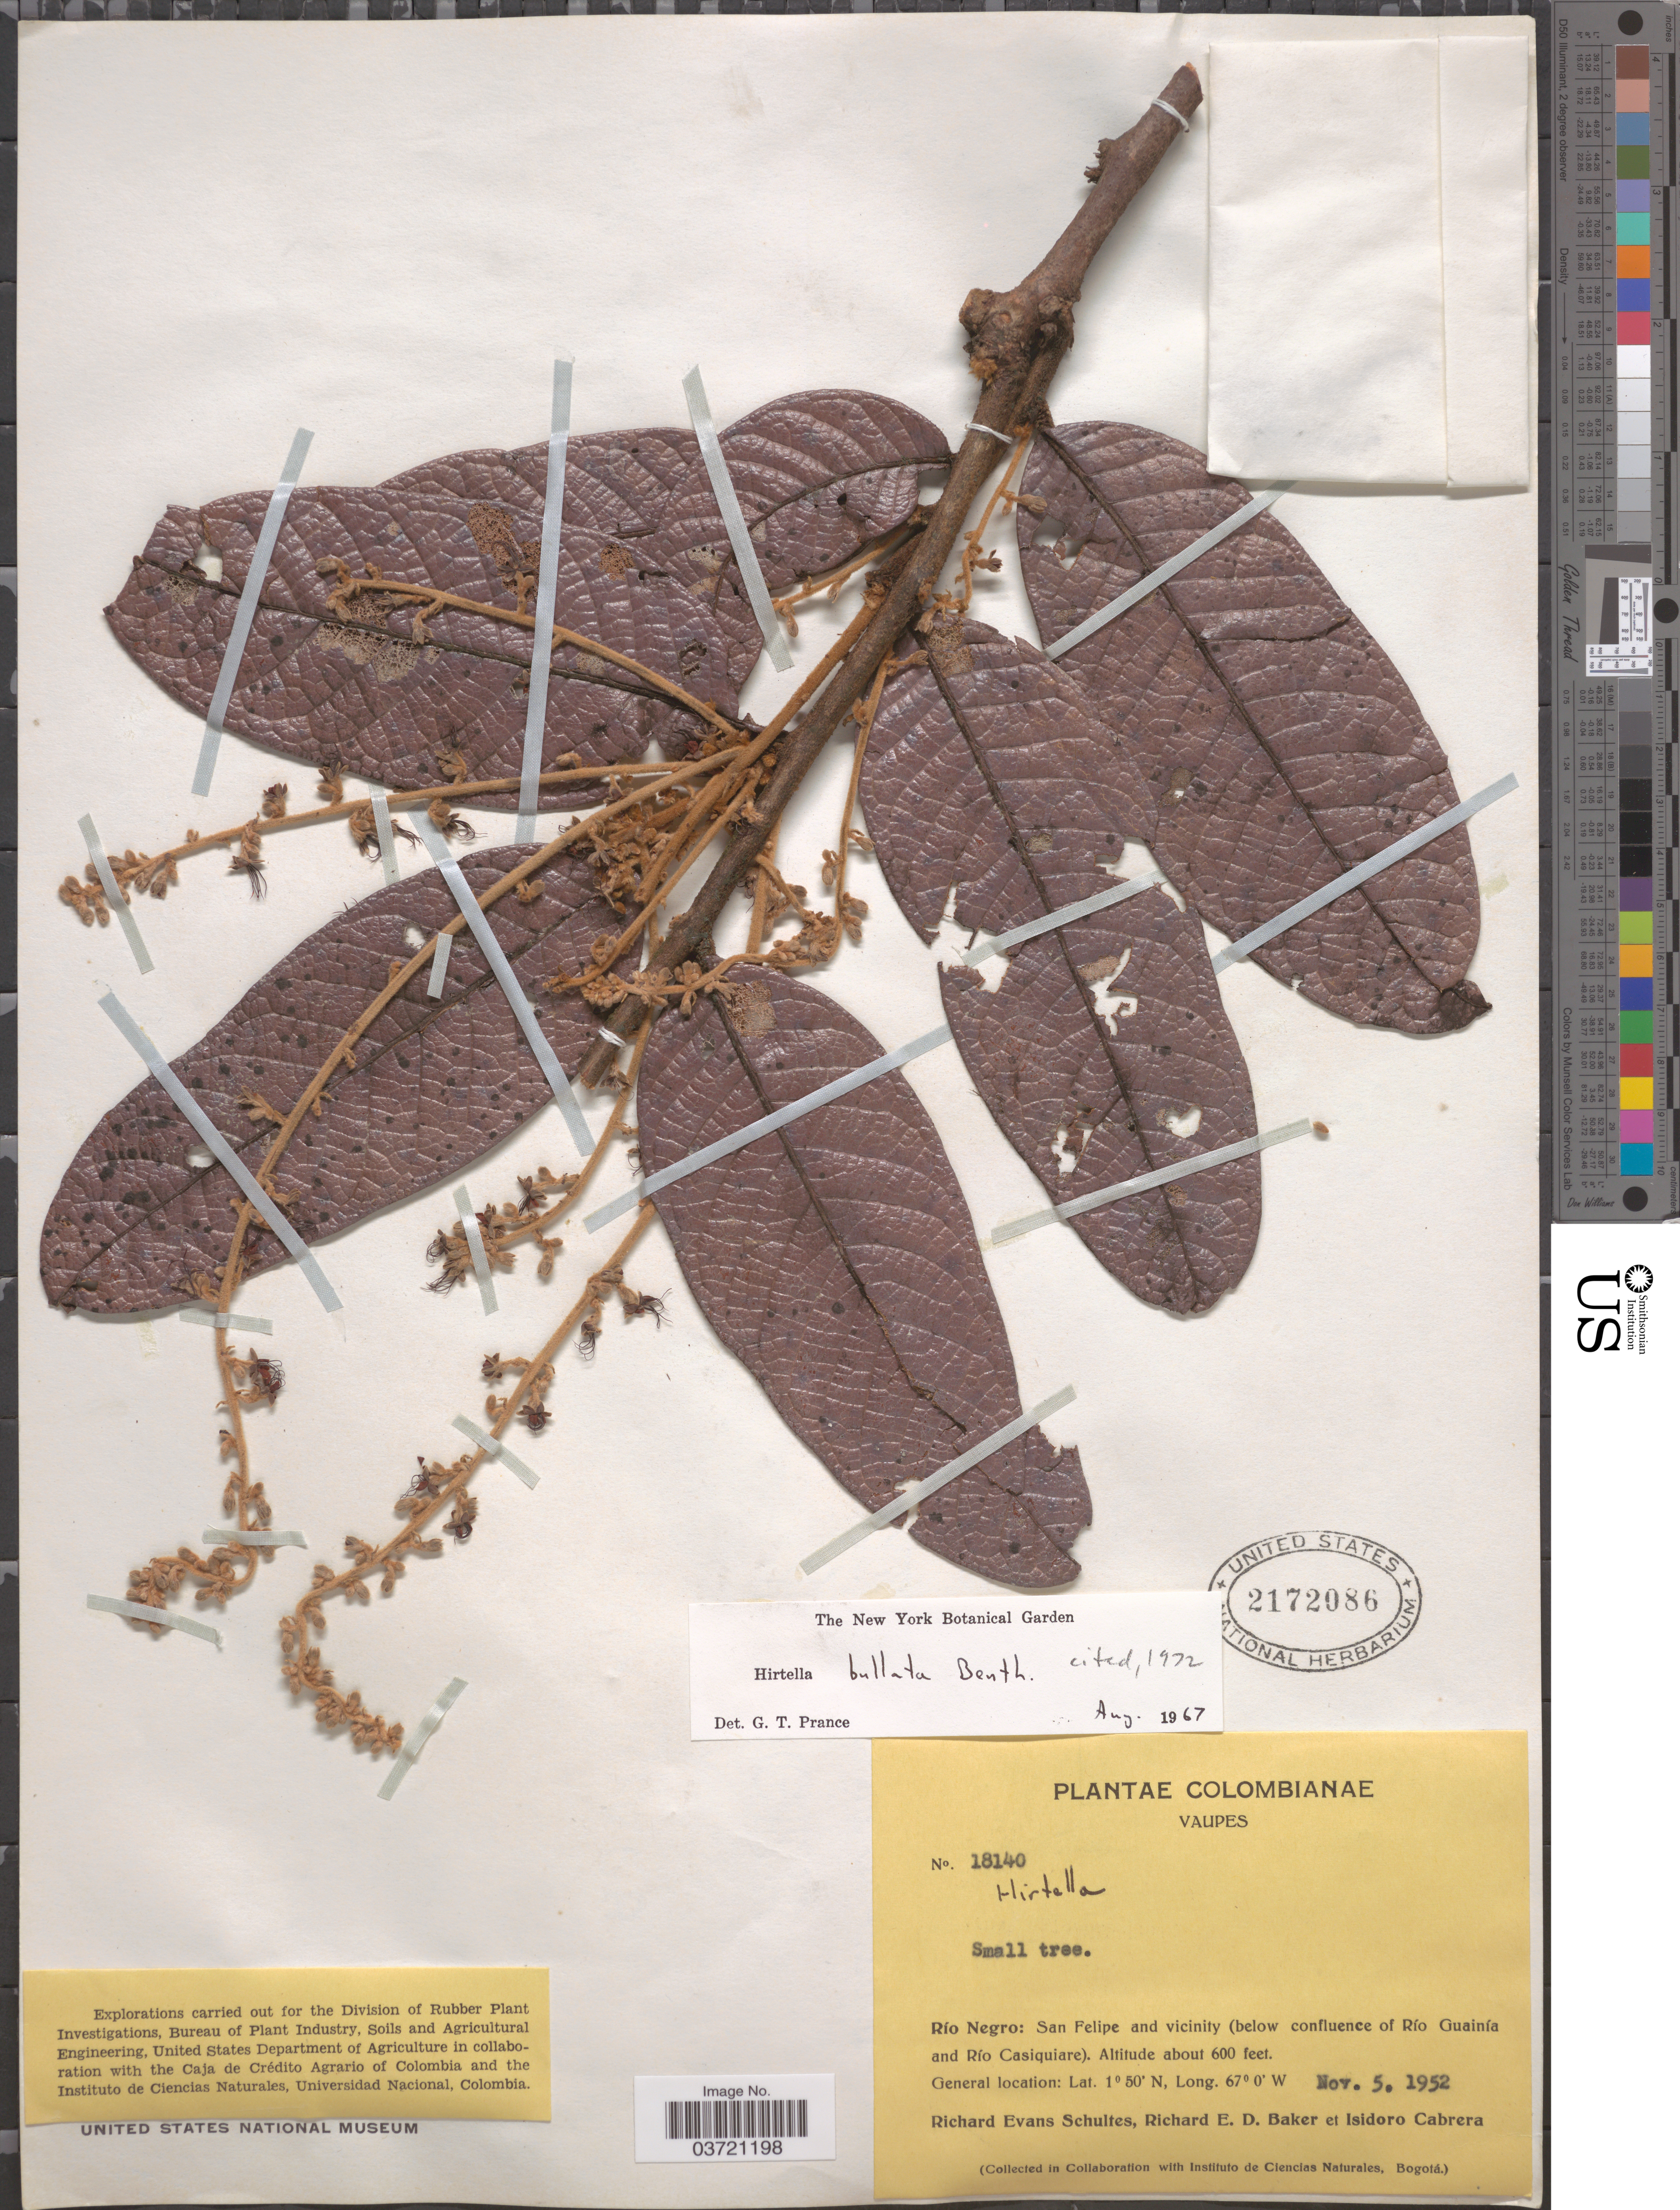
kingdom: Plantae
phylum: Tracheophyta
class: Magnoliopsida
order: Malpighiales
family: Chrysobalanaceae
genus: Hirtella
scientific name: Hirtella bullata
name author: Benth.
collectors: R. E. Schultes, R. E. D. Baker & I. Cabrera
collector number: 18140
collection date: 1952-11-05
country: Colombia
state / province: Vaupés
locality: Río Negro: San Felipe and vicinity (below confluence of Río Guainía and Río Casiquiare).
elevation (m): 183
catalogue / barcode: US 2172086